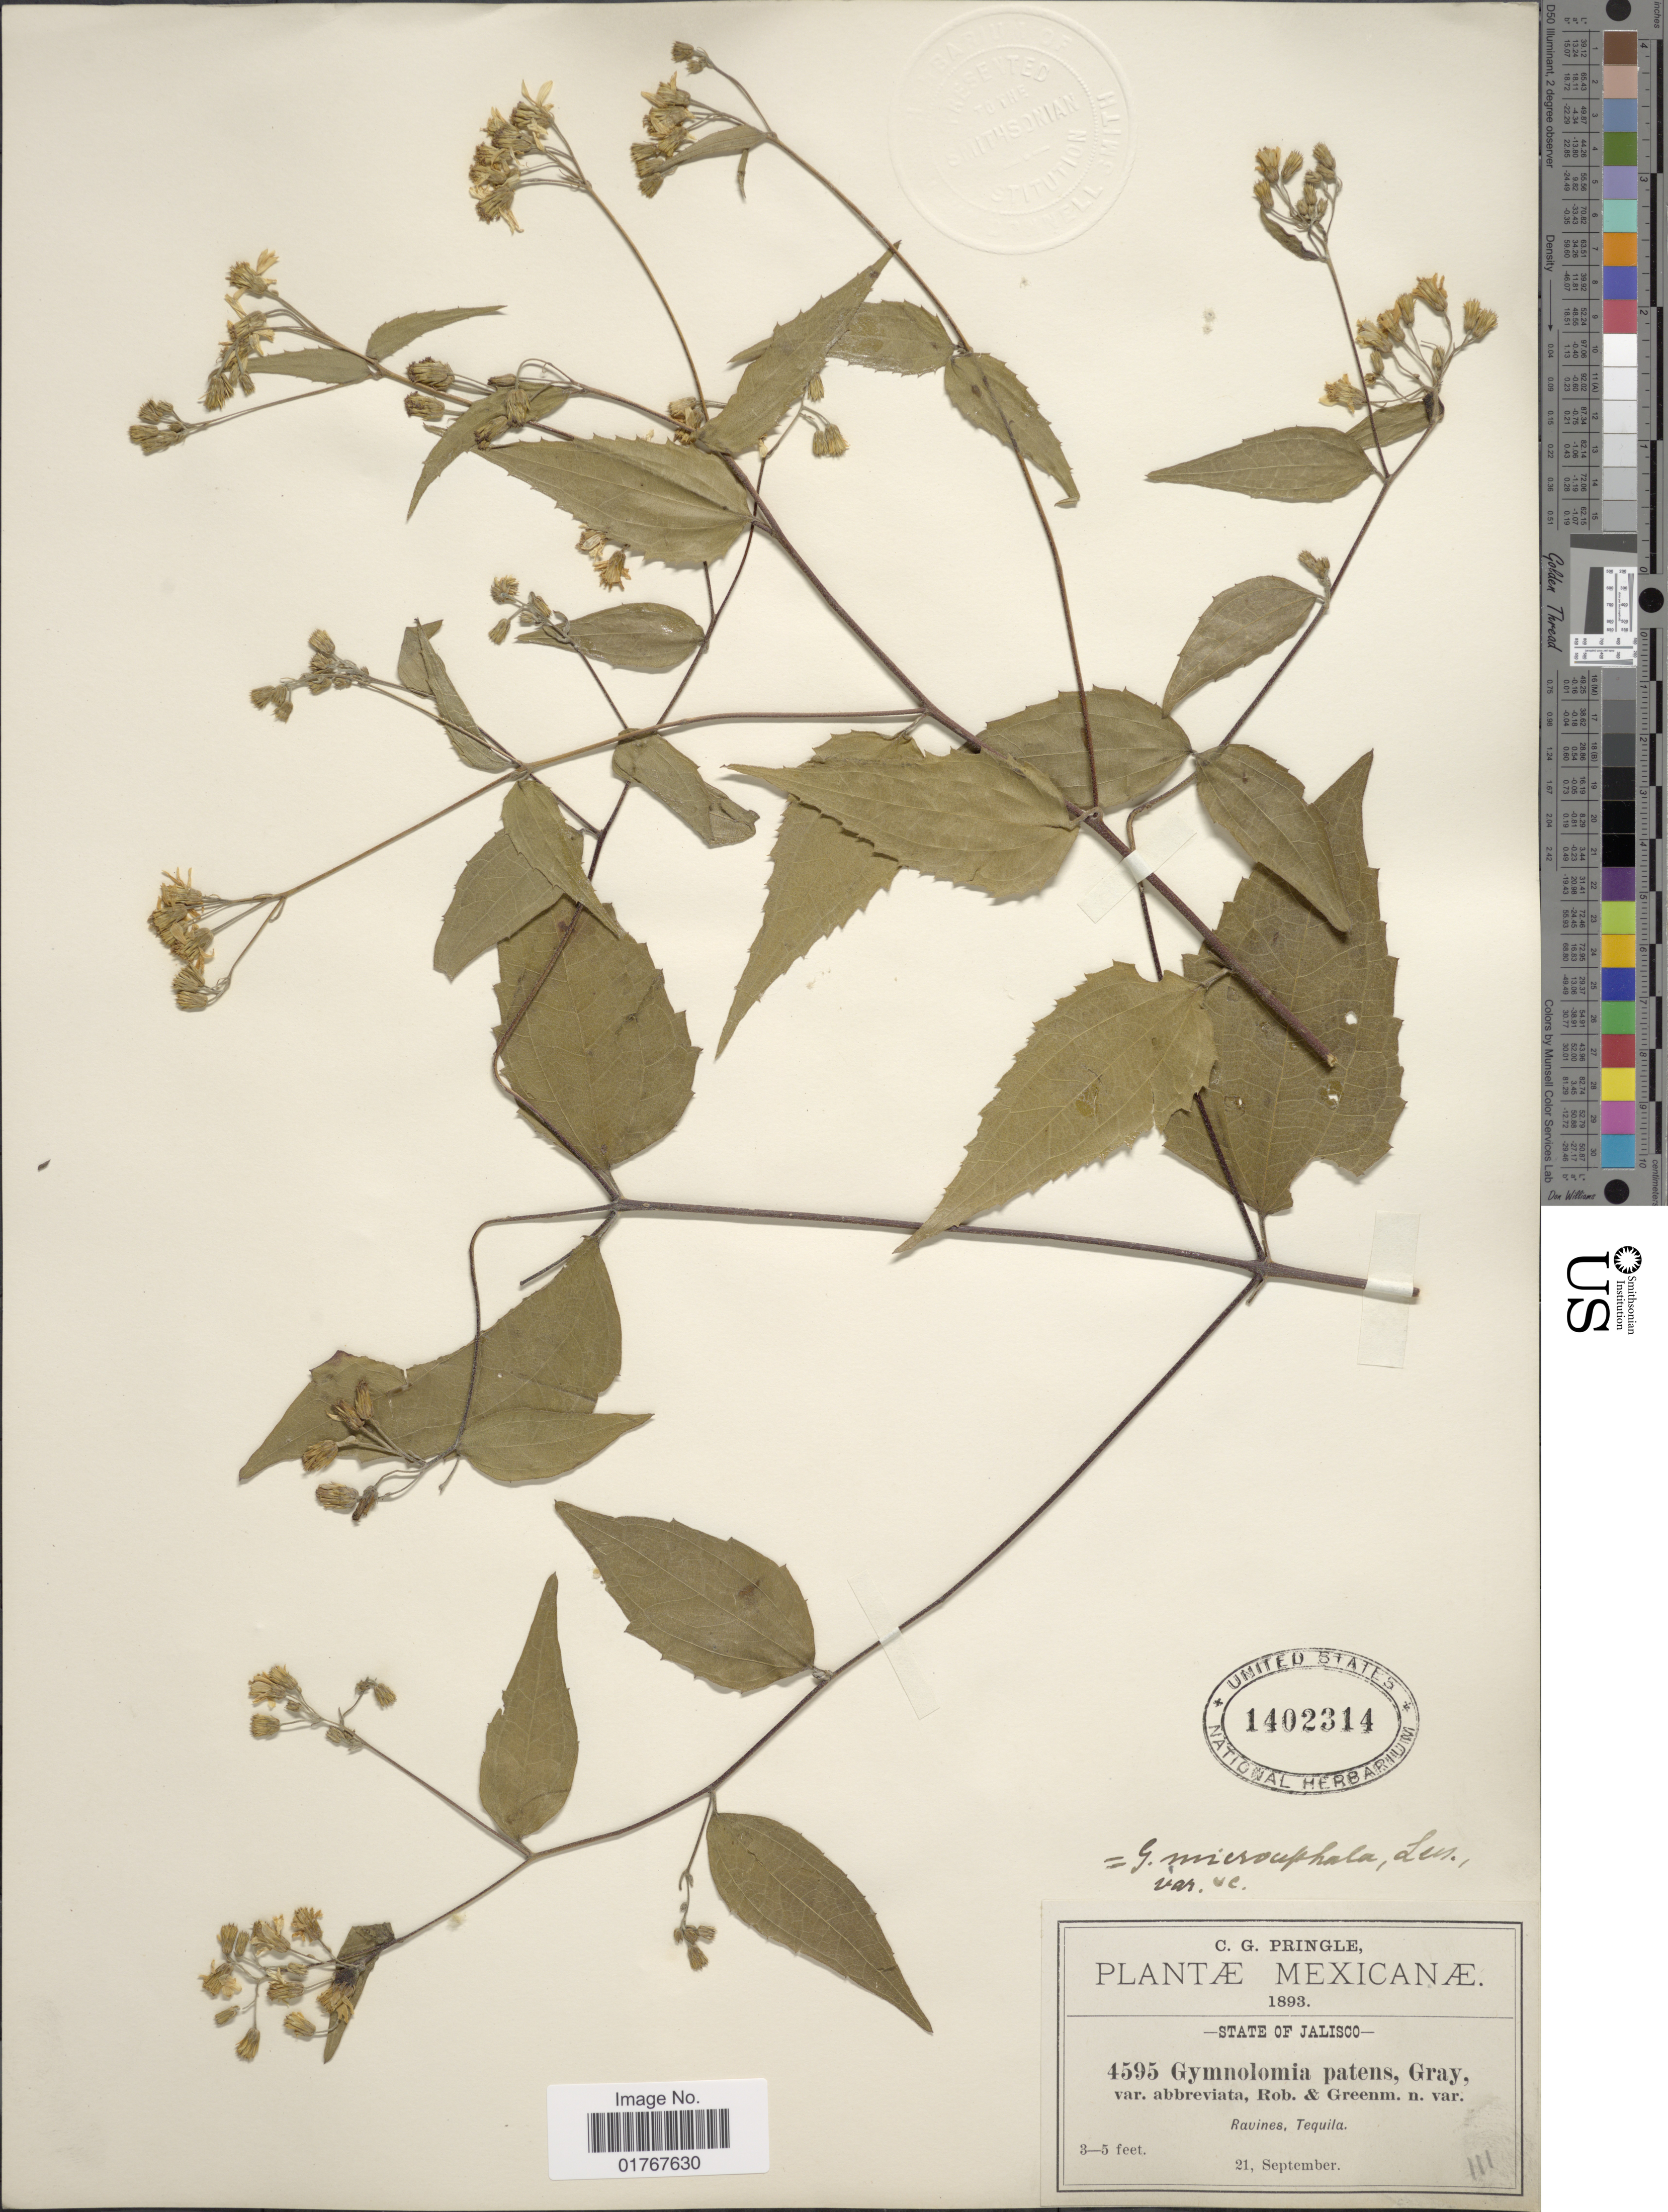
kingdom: Plantae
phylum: Tracheophyta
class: Magnoliopsida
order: Asterales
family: Asteraceae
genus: Viguiera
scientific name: Viguiera cordata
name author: (Hook. & Arn.) D'Arcy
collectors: C. G. Pringle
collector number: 4595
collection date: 1893-09-21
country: Mexico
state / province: Jalisco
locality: Ravines, Tequila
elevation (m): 1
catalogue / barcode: US 1402314